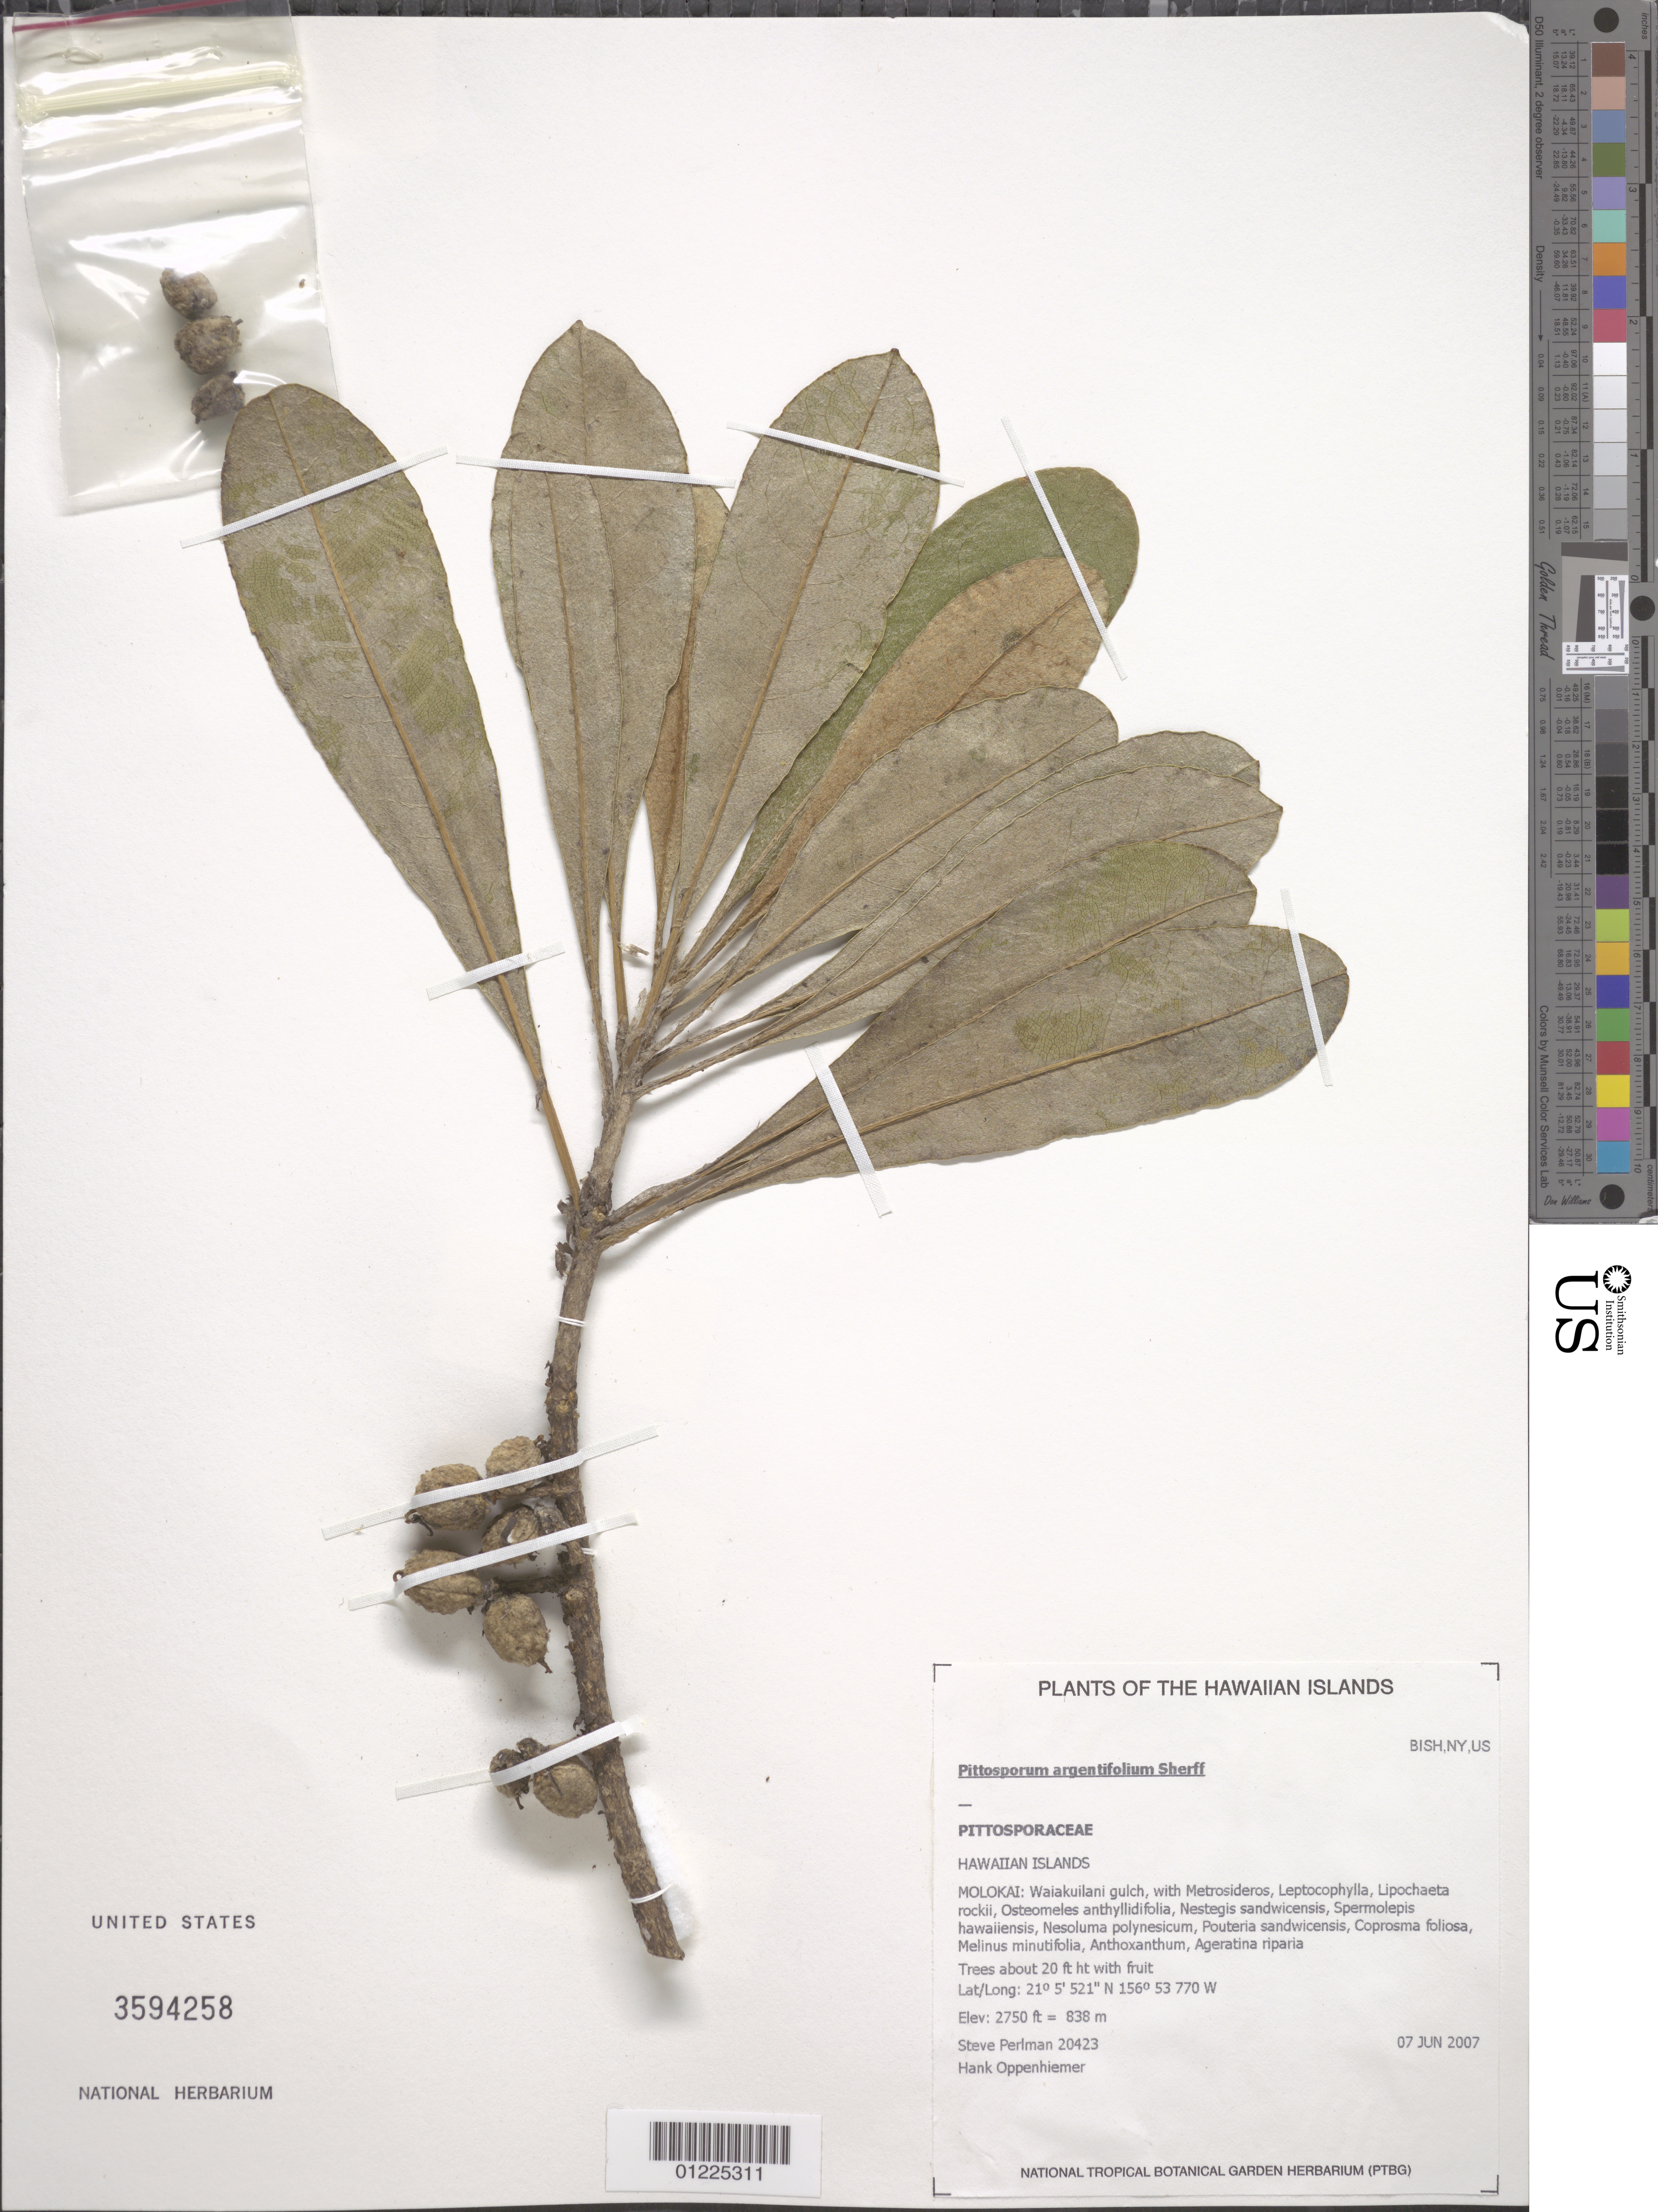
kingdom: Plantae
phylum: Tracheophyta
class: Magnoliopsida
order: Apiales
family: Pittosporaceae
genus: Pittosporum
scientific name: Pittosporum argentifolium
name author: Sherff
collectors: S. P. Perlman & H. L. Oppenheimer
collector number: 20423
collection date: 2007-06-07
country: United States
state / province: Hawaii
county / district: Maui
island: Moloka'i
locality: Waiakuilani Gulch.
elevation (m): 838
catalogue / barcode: US 3594258